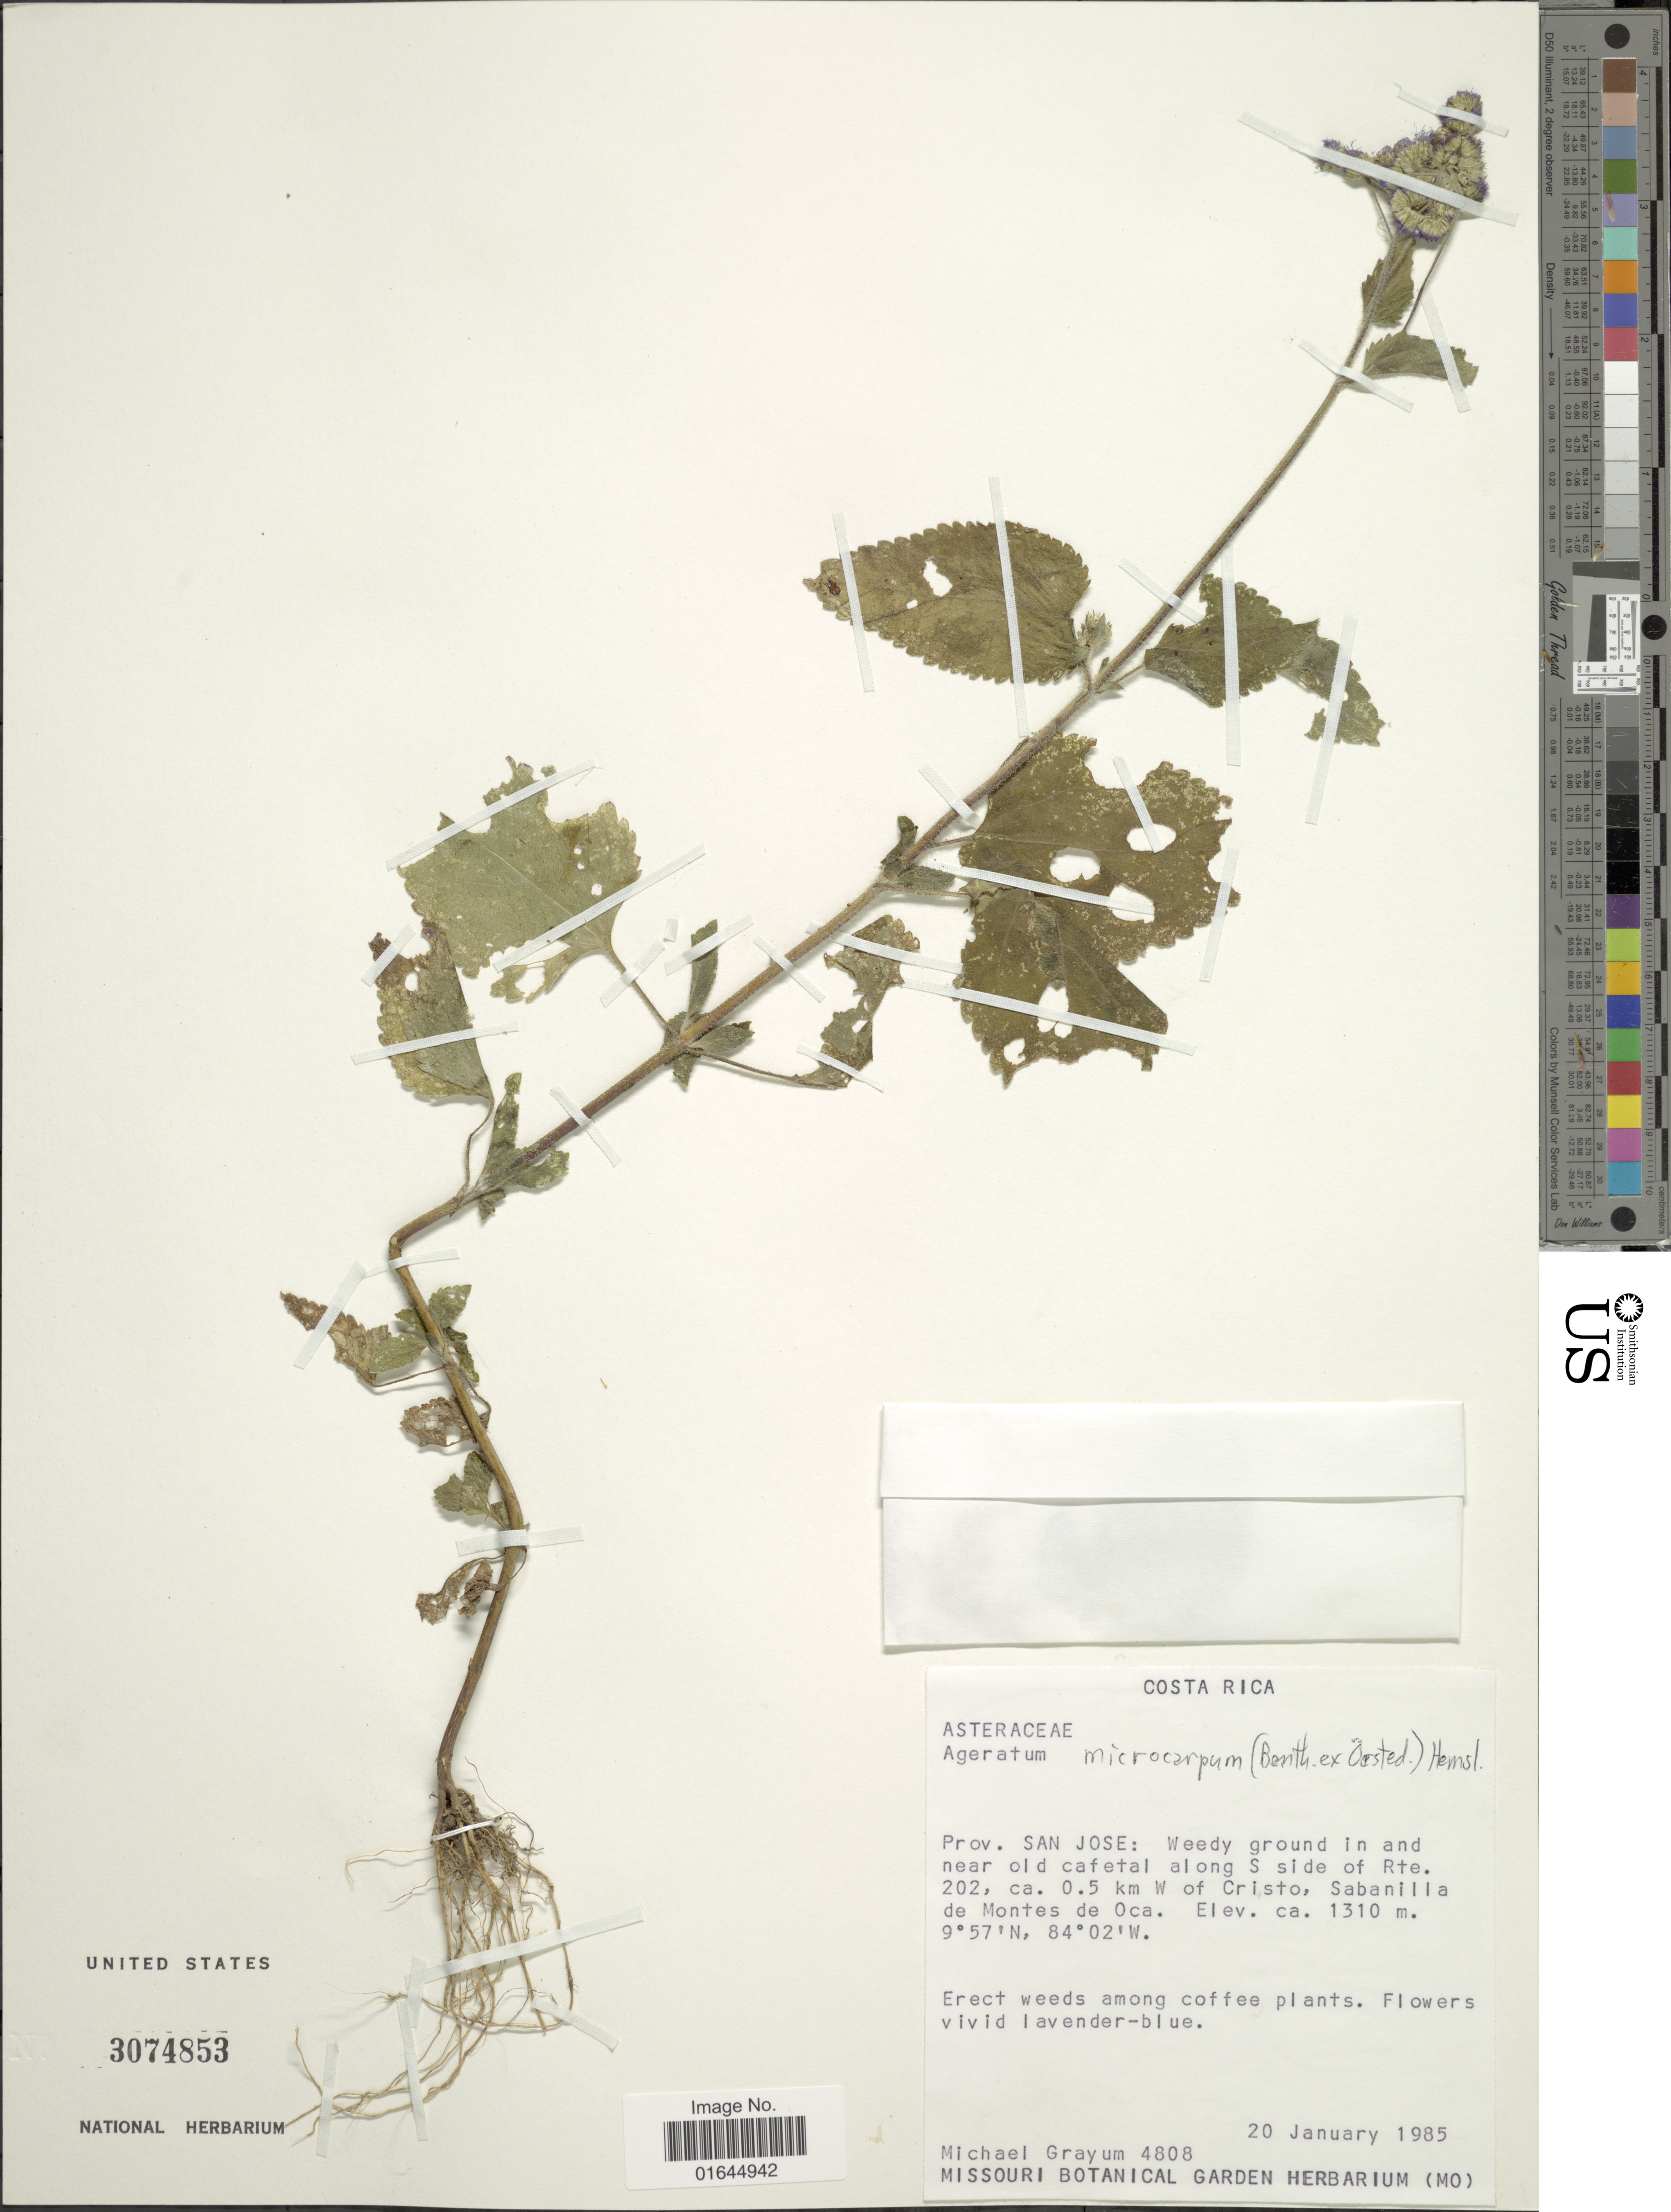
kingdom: Plantae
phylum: Tracheophyta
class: Magnoliopsida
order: Asterales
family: Asteraceae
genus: Ageratum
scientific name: Ageratum microcarpum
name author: (Benth. ex Oerst.) Hemsl.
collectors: M. H. Grayum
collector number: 4808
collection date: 1985-01-20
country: Costa Rica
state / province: San José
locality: Weedy ground in and near old cafetal along S side of Rte. 202, ca. 0.5 km W of Cristo, Sabanilla de Montes de Oca.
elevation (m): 1310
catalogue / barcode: US 3074853